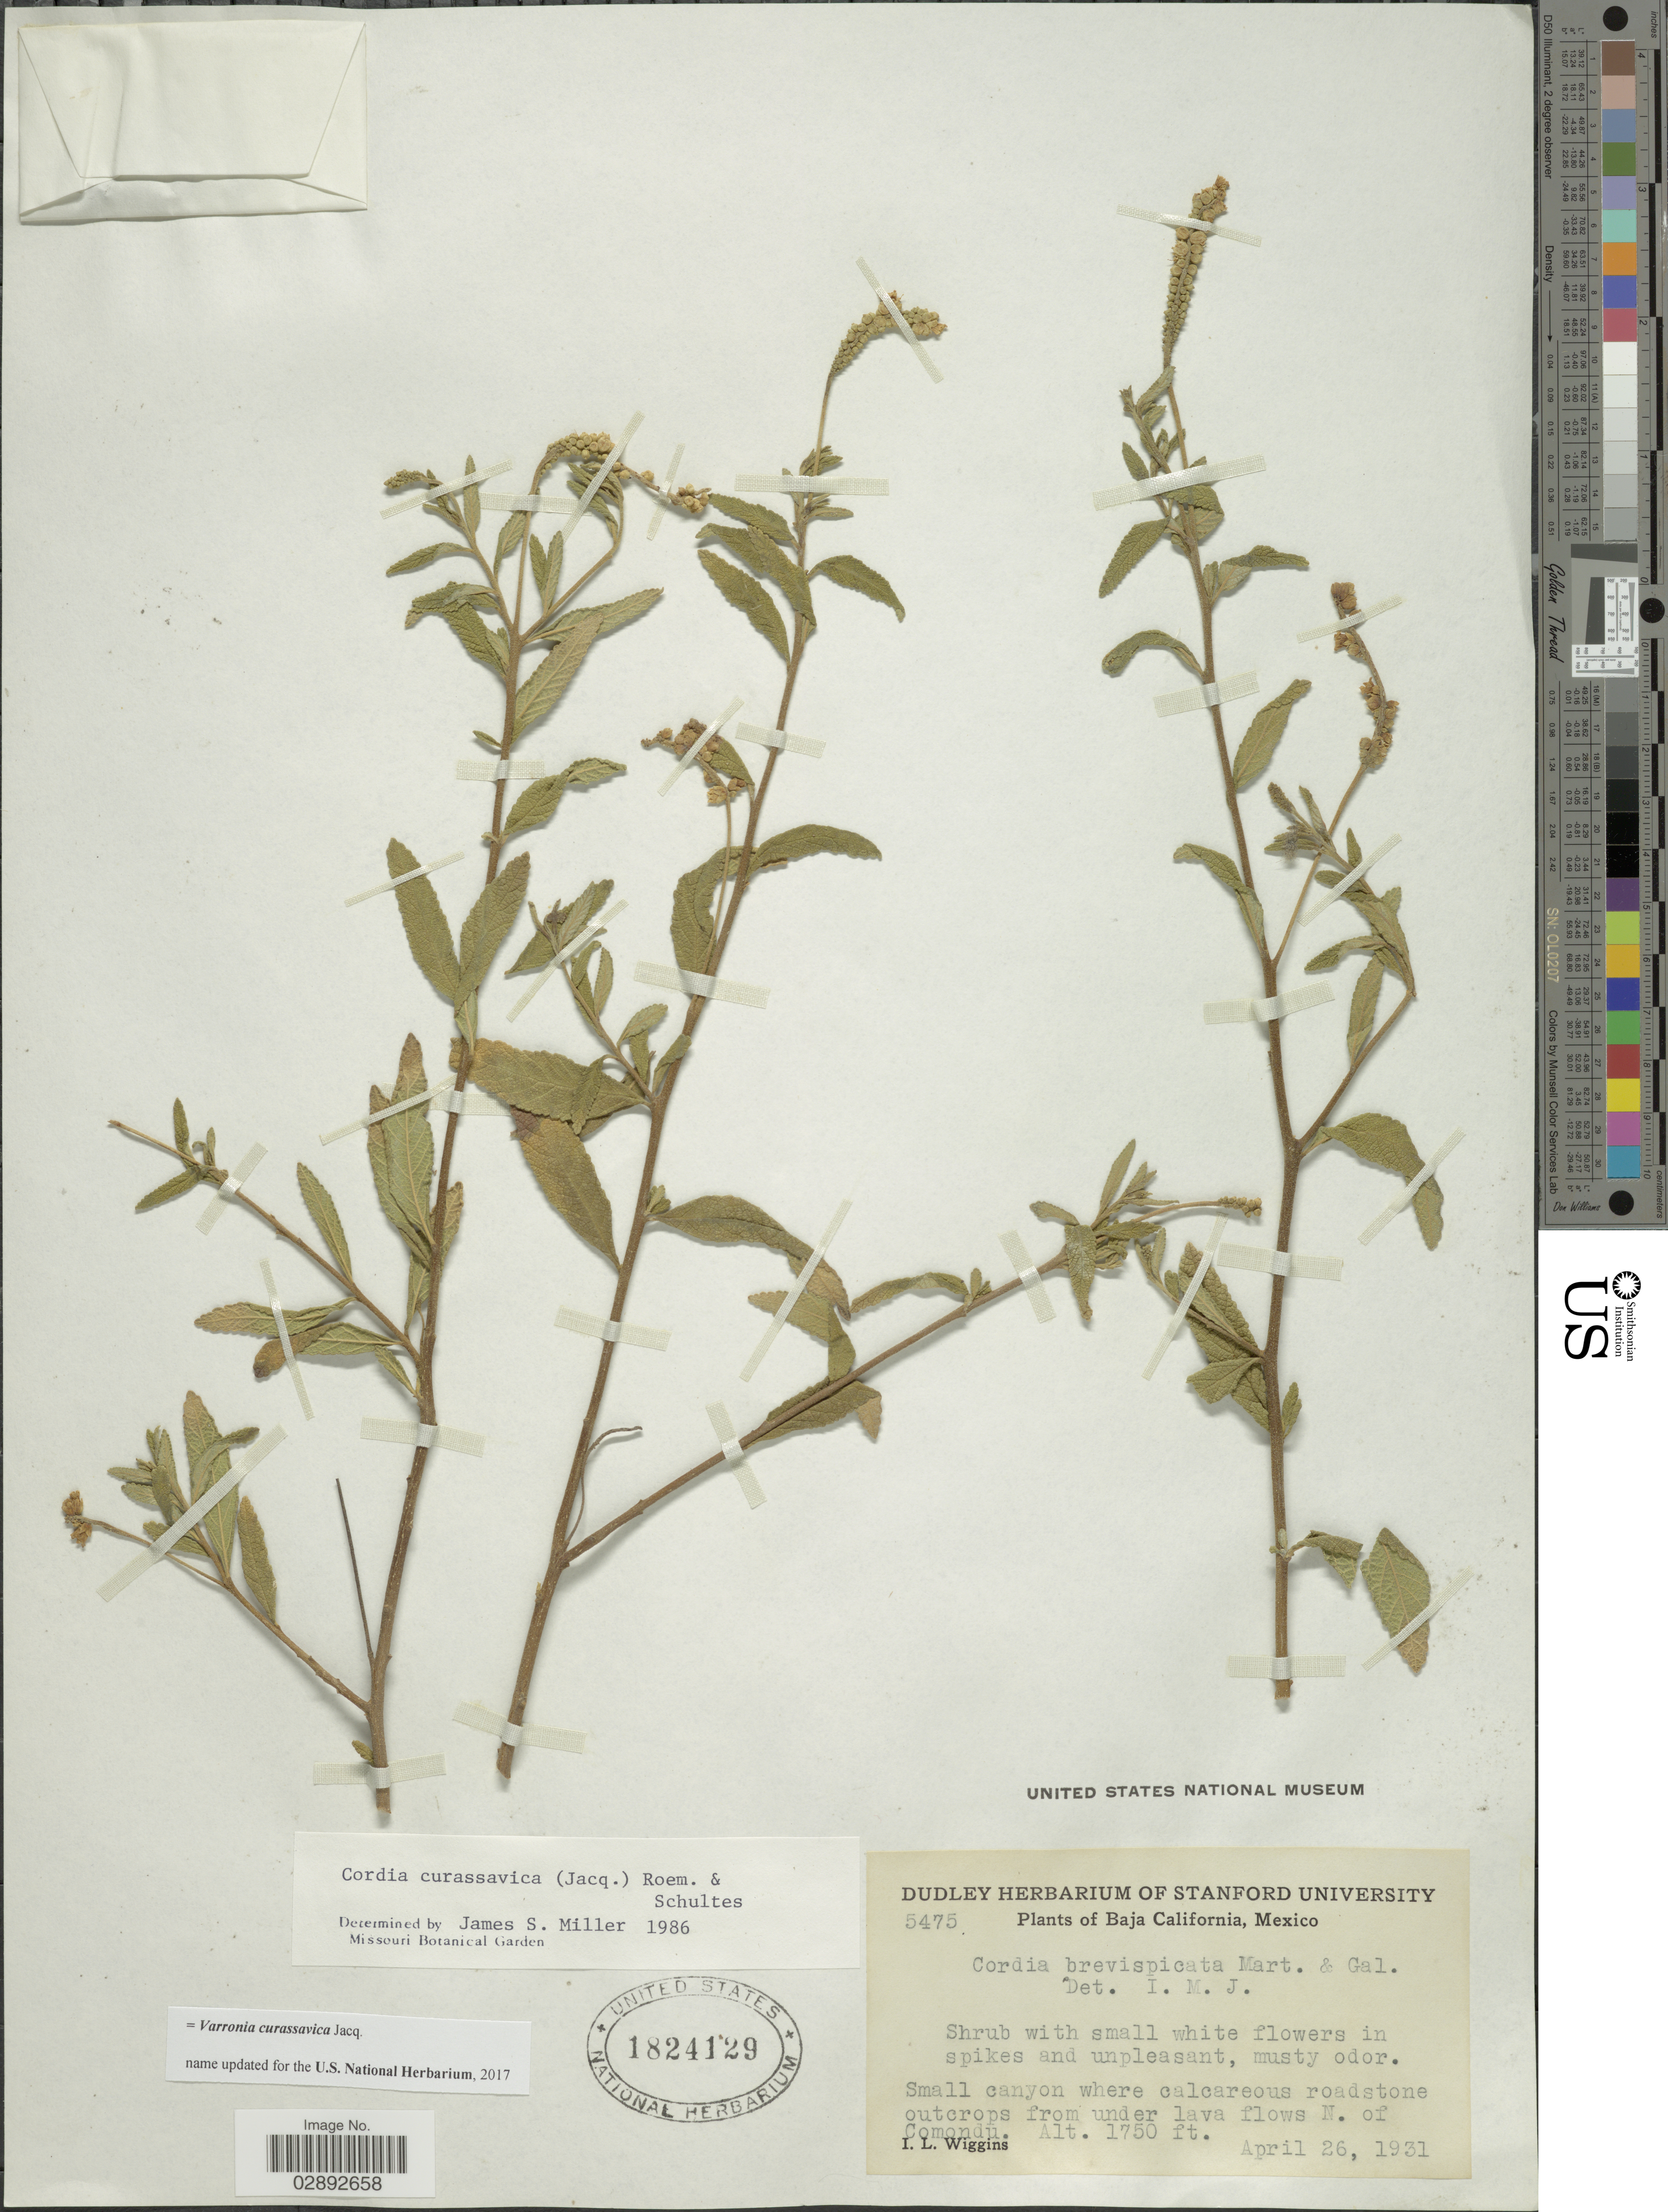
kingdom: Plantae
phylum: Tracheophyta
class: Magnoliopsida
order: Boraginales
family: Cordiaceae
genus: Varronia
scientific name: Varronia curassavica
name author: Jacq.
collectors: I. L. Wiggins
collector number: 5475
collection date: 1931-04-26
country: Mexico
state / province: Baja California Sur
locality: N. of Comondu.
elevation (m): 533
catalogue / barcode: US 1824129